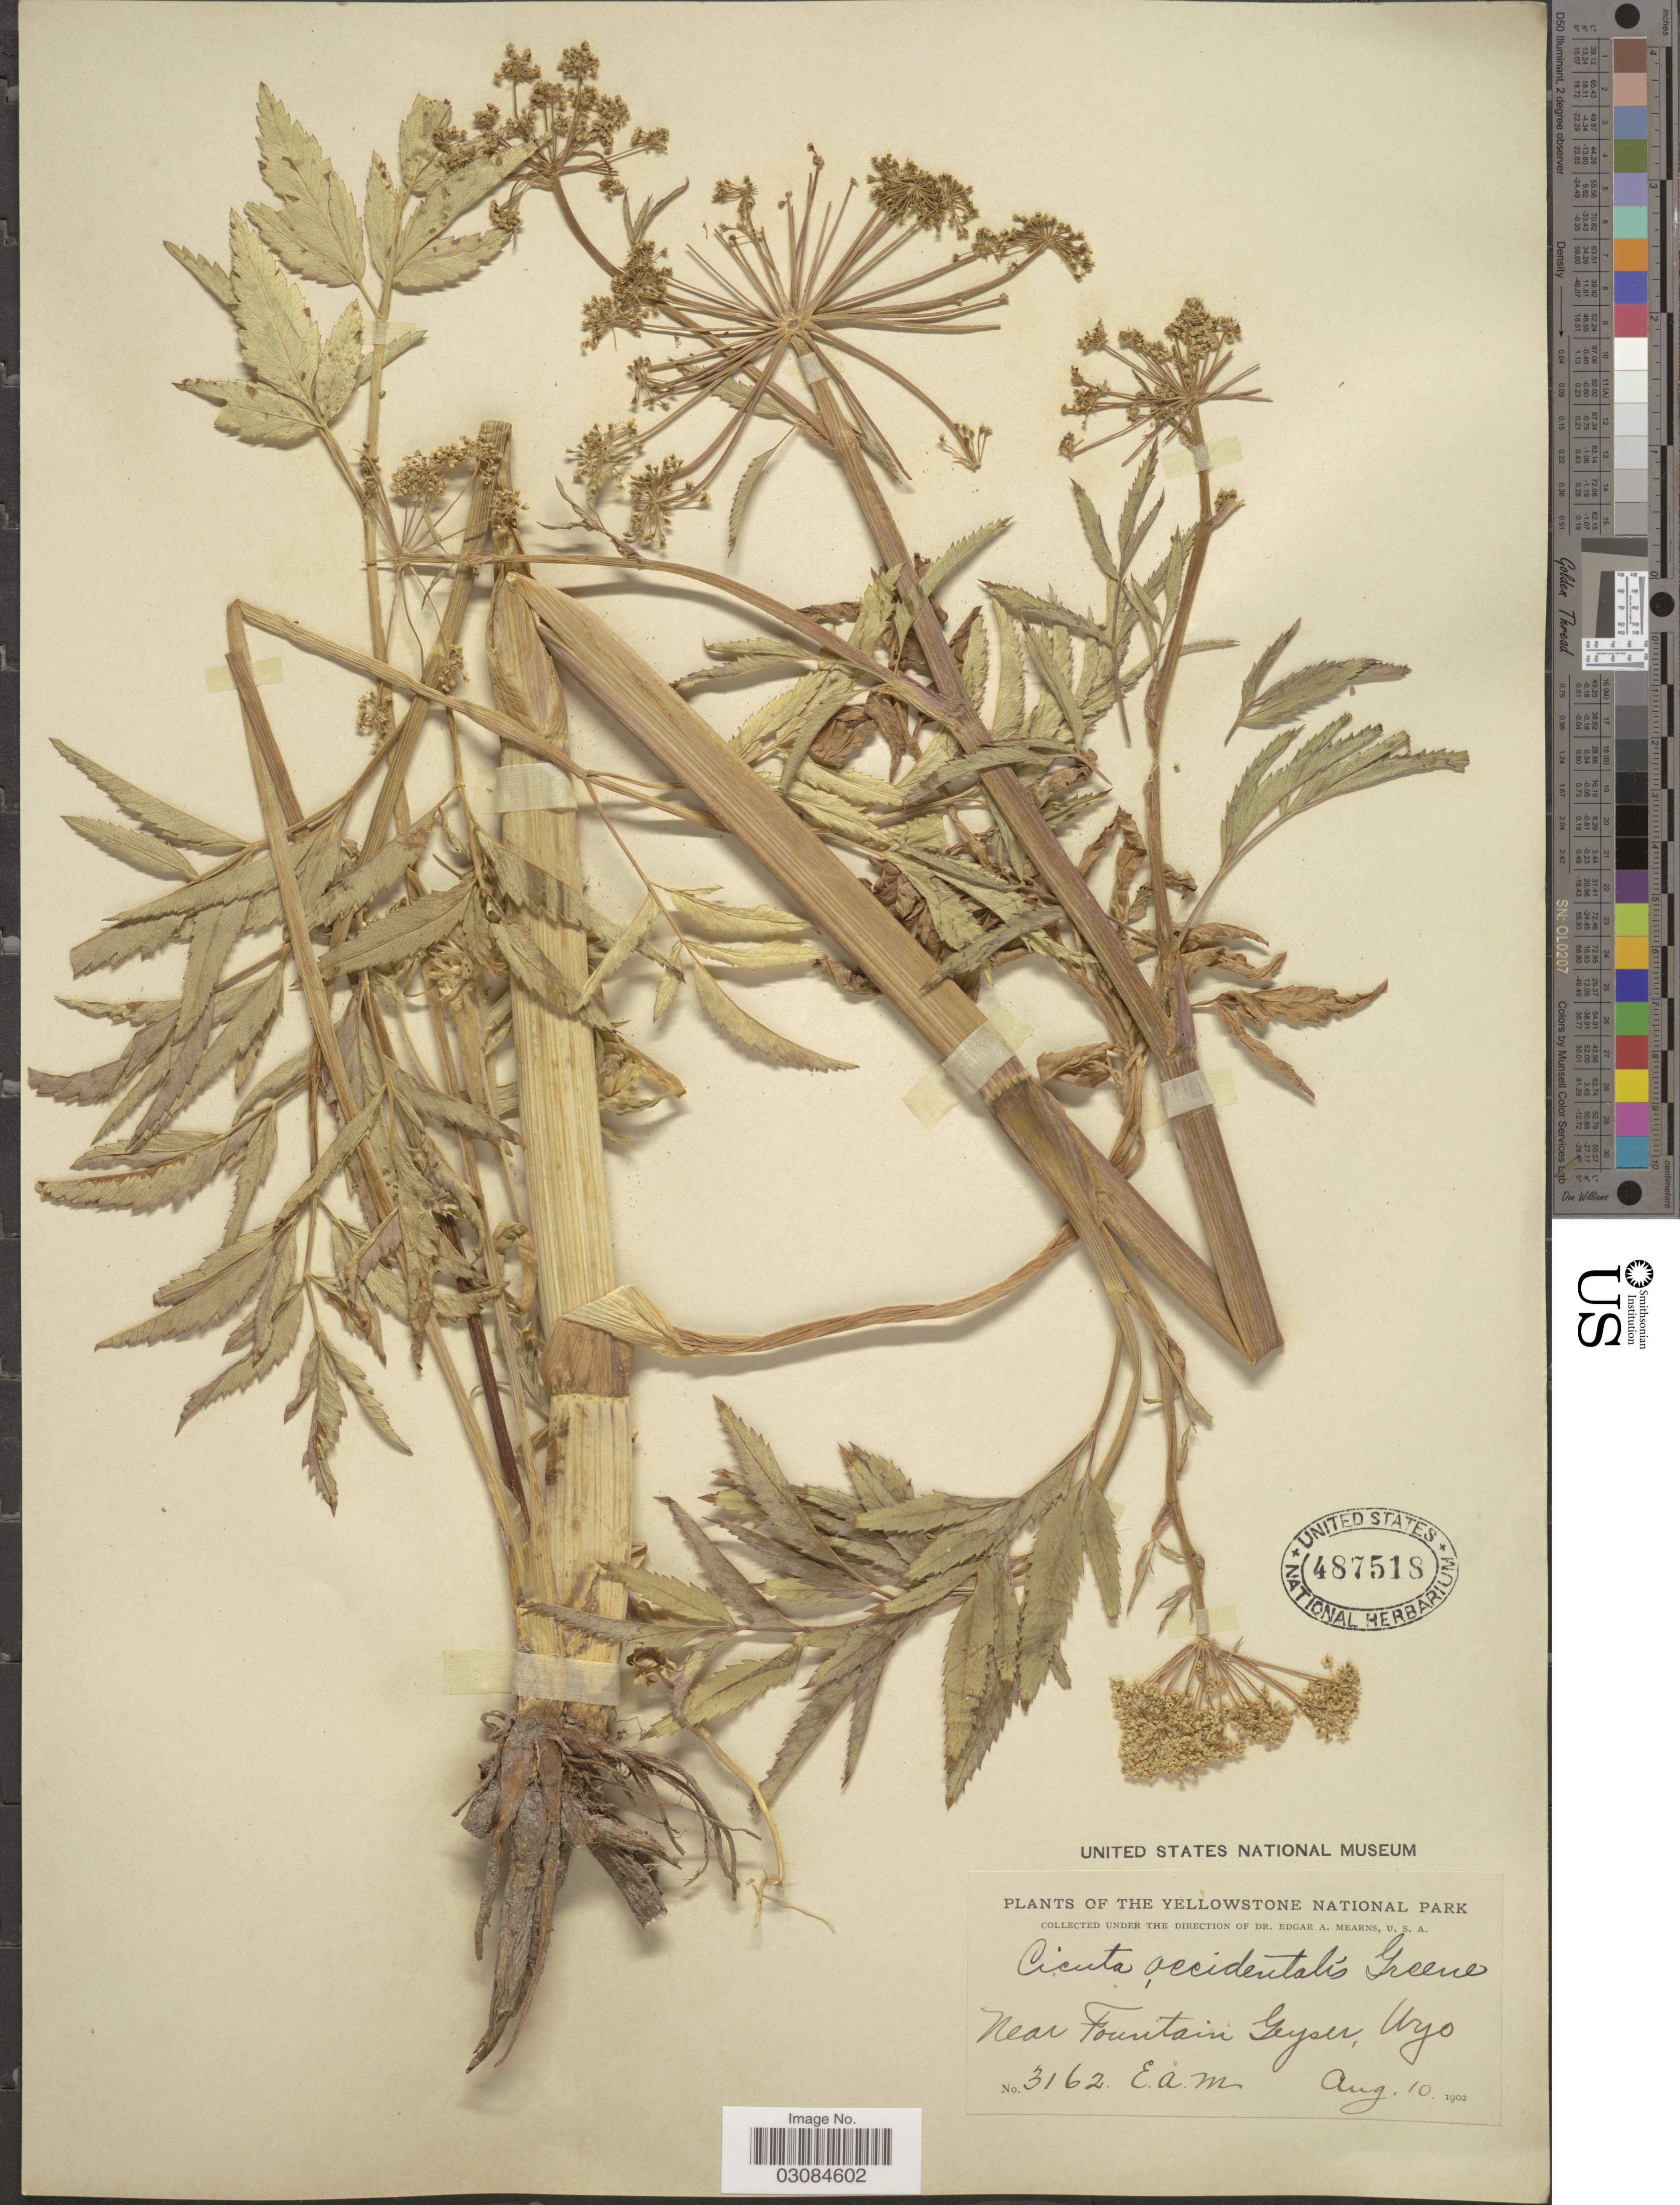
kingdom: Plantae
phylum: Tracheophyta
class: Magnoliopsida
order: Apiales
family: Apiaceae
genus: Cicuta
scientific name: Cicuta occidentalis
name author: Greene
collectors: E. A. Mearns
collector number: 3162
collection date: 1902-08-10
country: United States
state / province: Wyoming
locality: Yellowstone National Park. Near Fountain Geyser, Wyo.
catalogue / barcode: US 487518